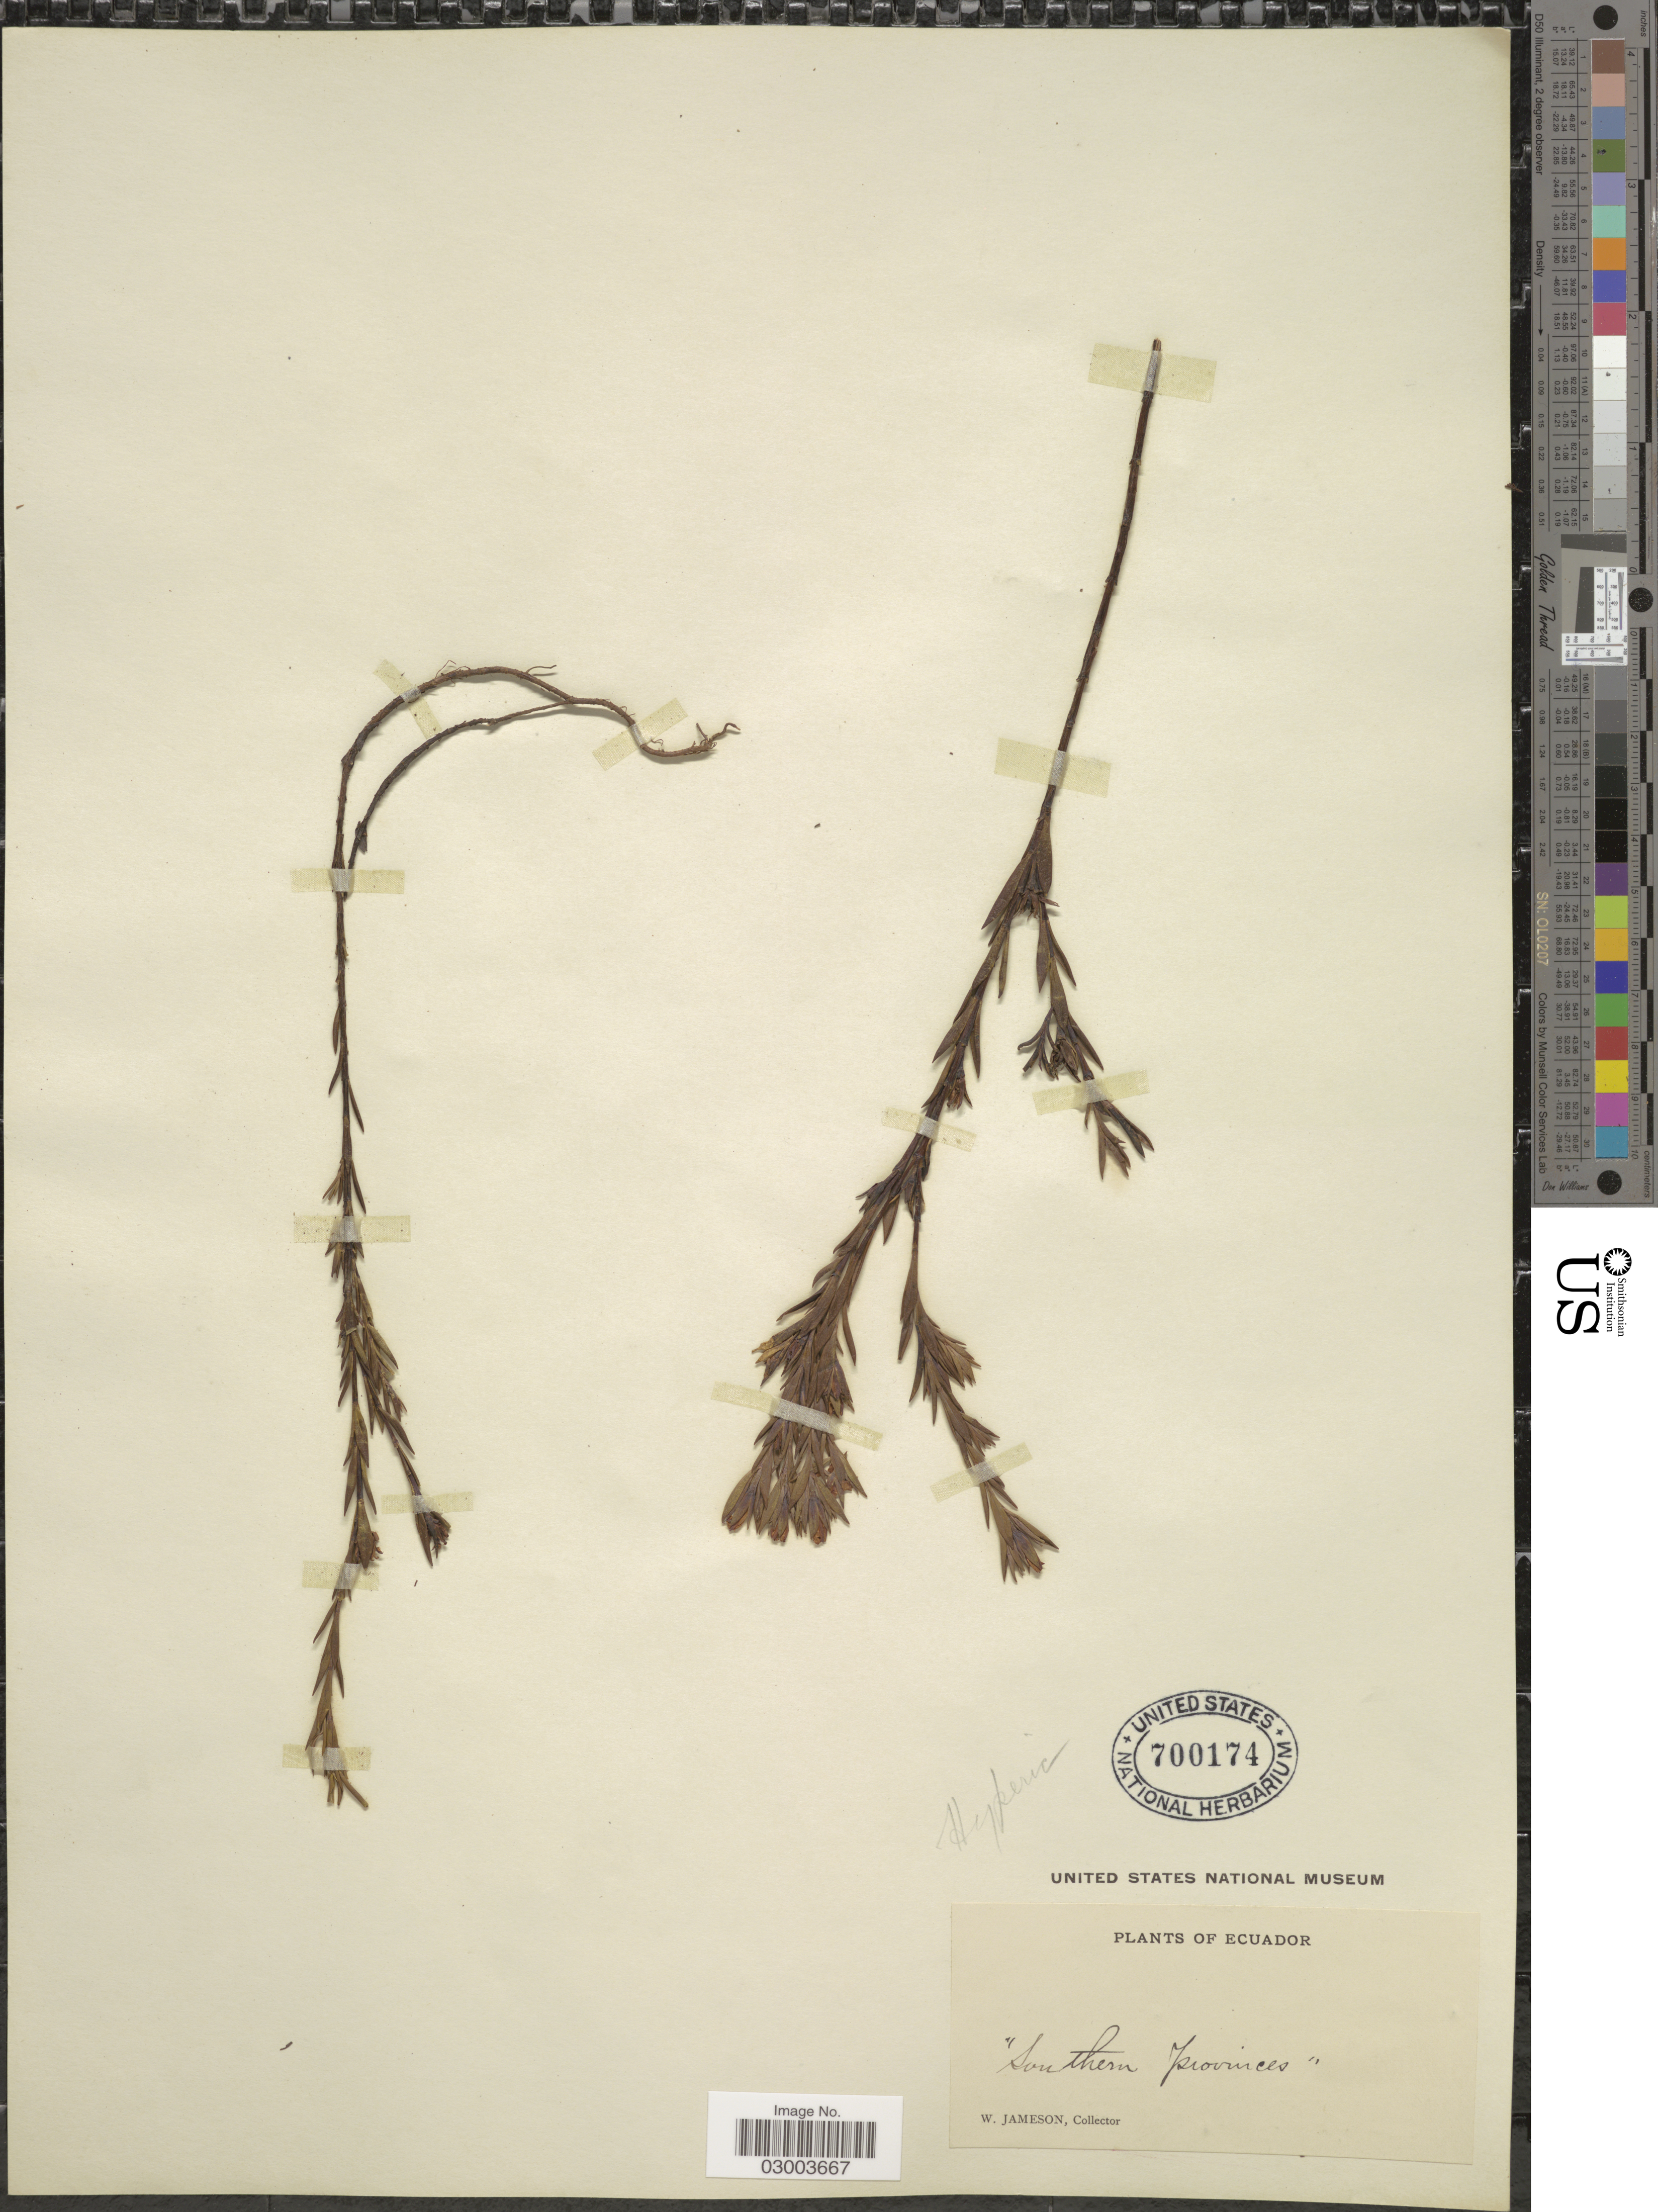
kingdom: Plantae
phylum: Tracheophyta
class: Magnoliopsida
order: Malpighiales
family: Hypericaceae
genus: Hypericum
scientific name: Hypericum decandrum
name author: Turcz.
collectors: W. Jameson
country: Ecuador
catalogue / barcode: US 700174